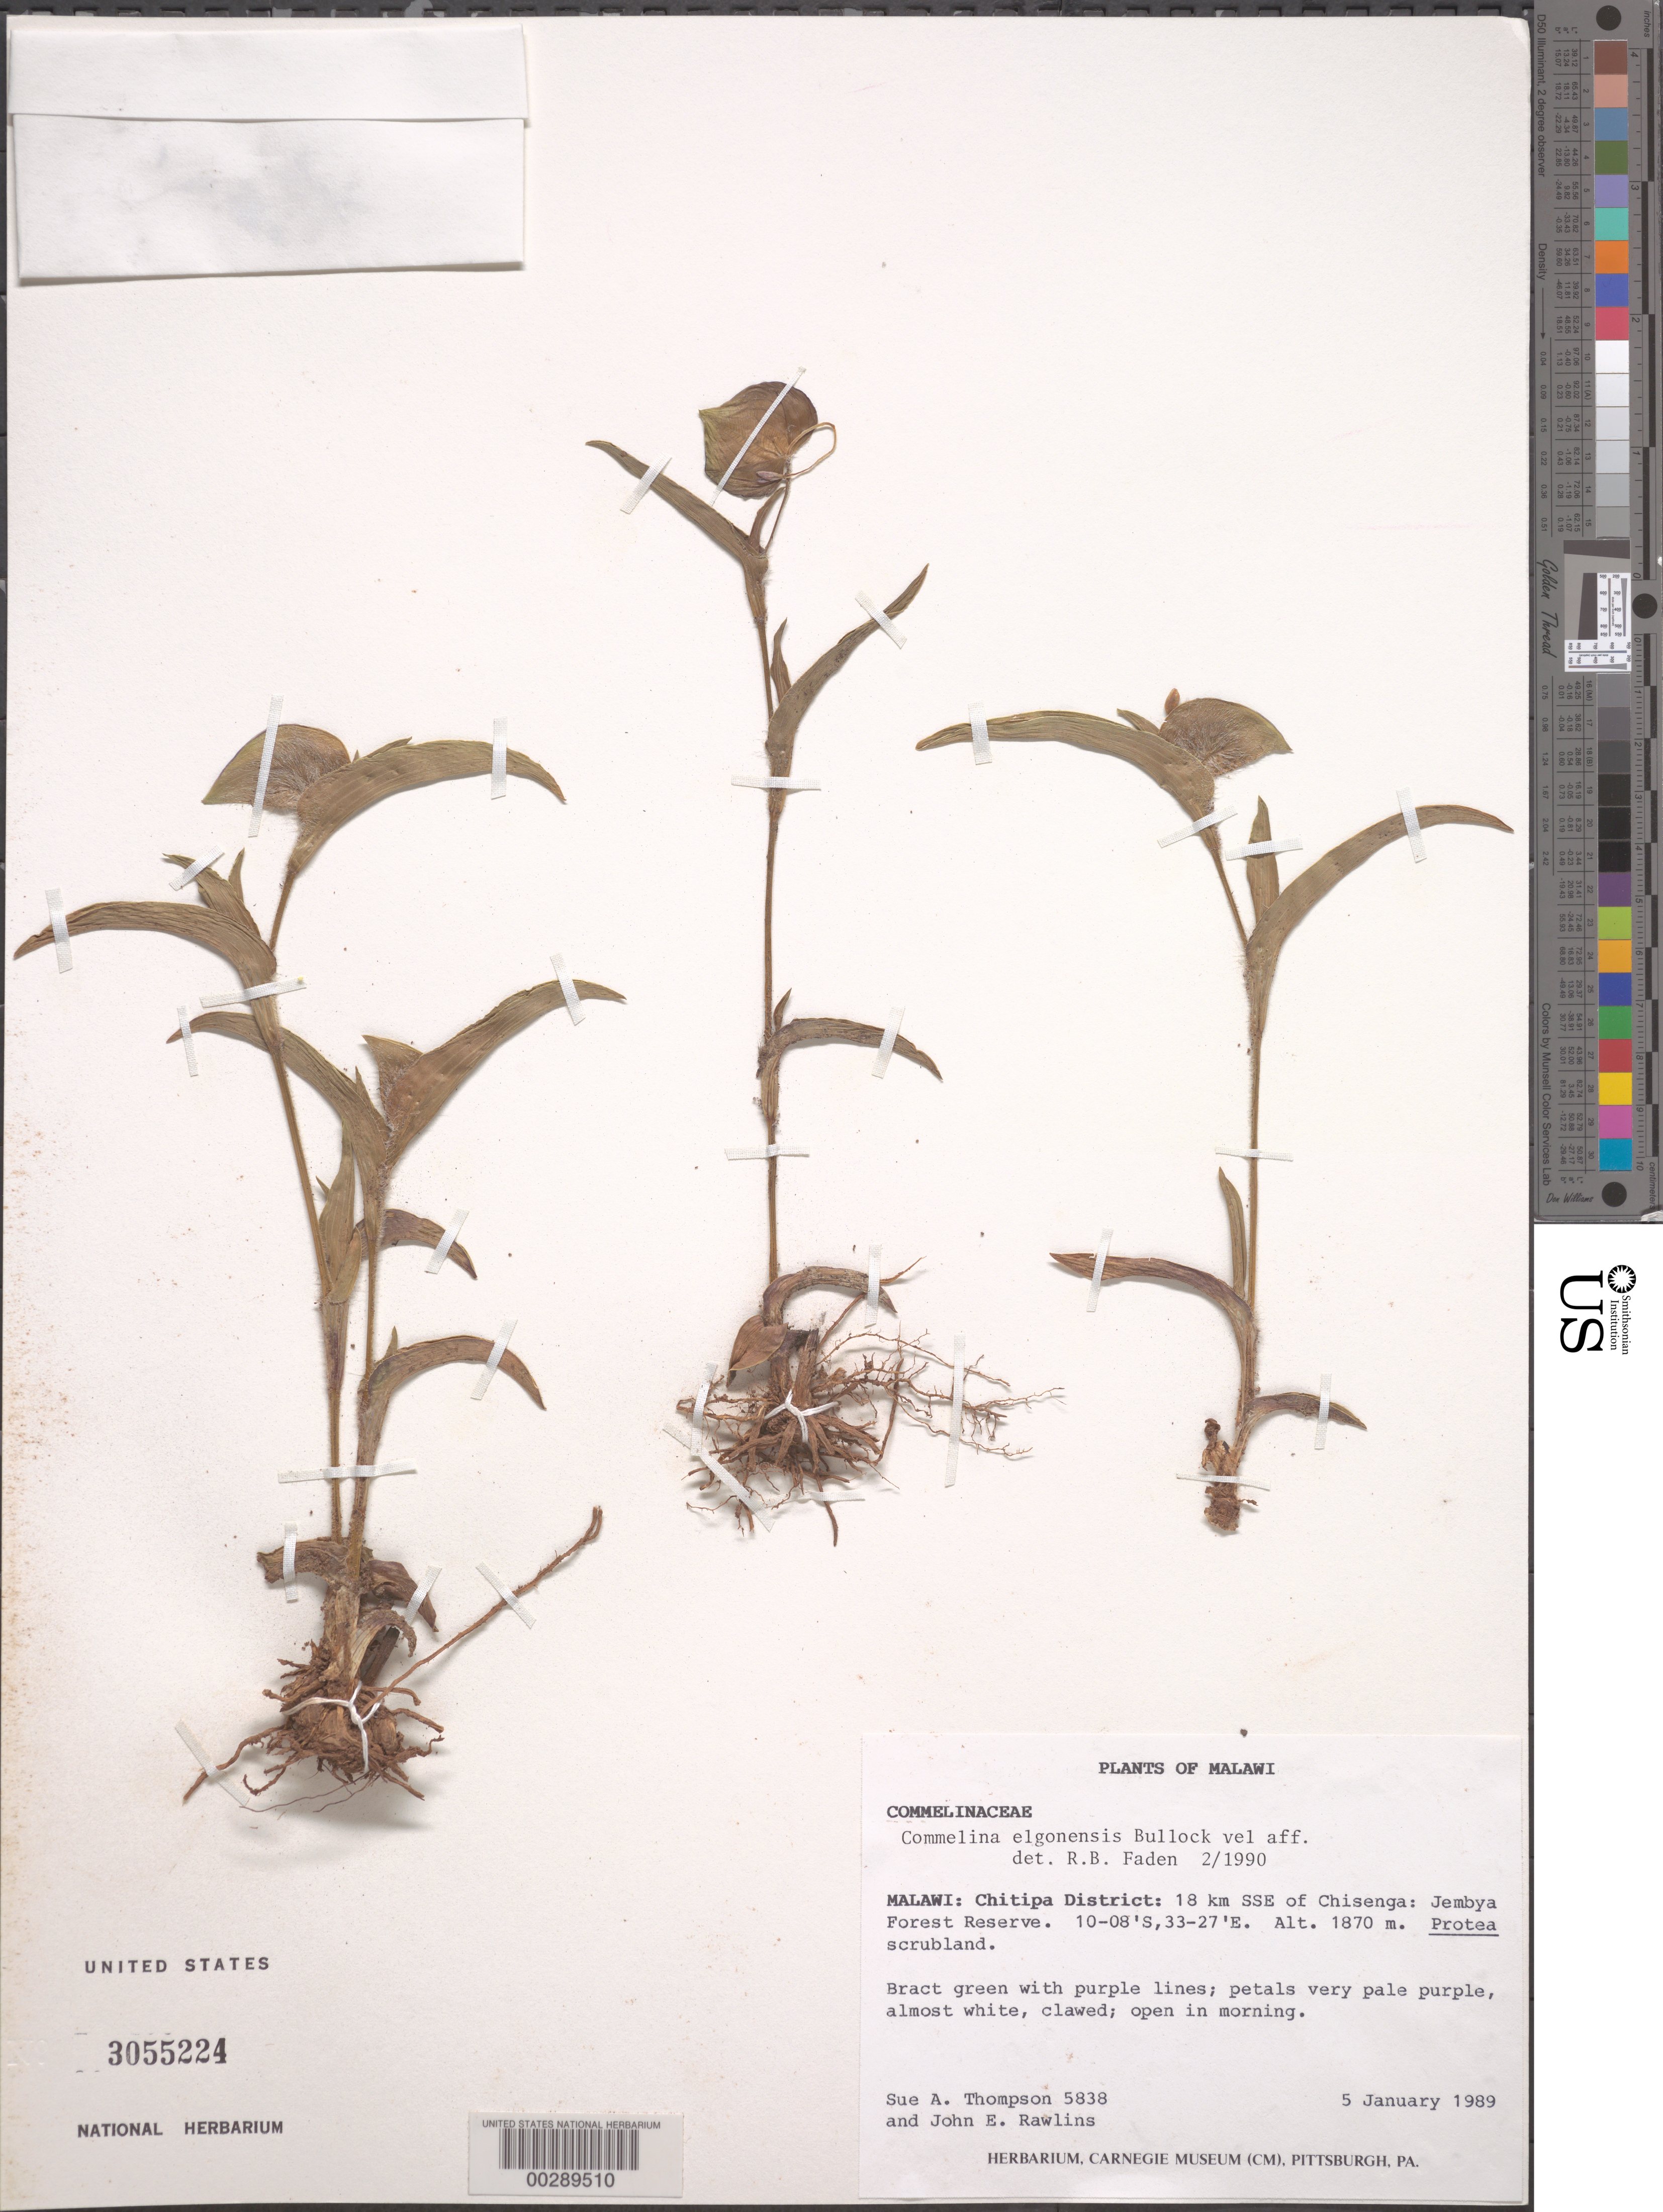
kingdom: Plantae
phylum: Tracheophyta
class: Liliopsida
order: Commelinales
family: Commelinaceae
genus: Commelina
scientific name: Commelina elgonensis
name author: Bullock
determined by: Faden, Robert B., (US), Smithsonian Institution - National Museum of Natural History (UNITED STATES)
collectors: S. A. Thompson & J. Rawlins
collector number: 5838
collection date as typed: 05 Jan 1989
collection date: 1989-01-05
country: Malawi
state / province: Northern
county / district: Chitipa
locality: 18 km sse of chisenga; jembya forest reserve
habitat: Protea scrubland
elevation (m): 1870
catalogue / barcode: US 3055224